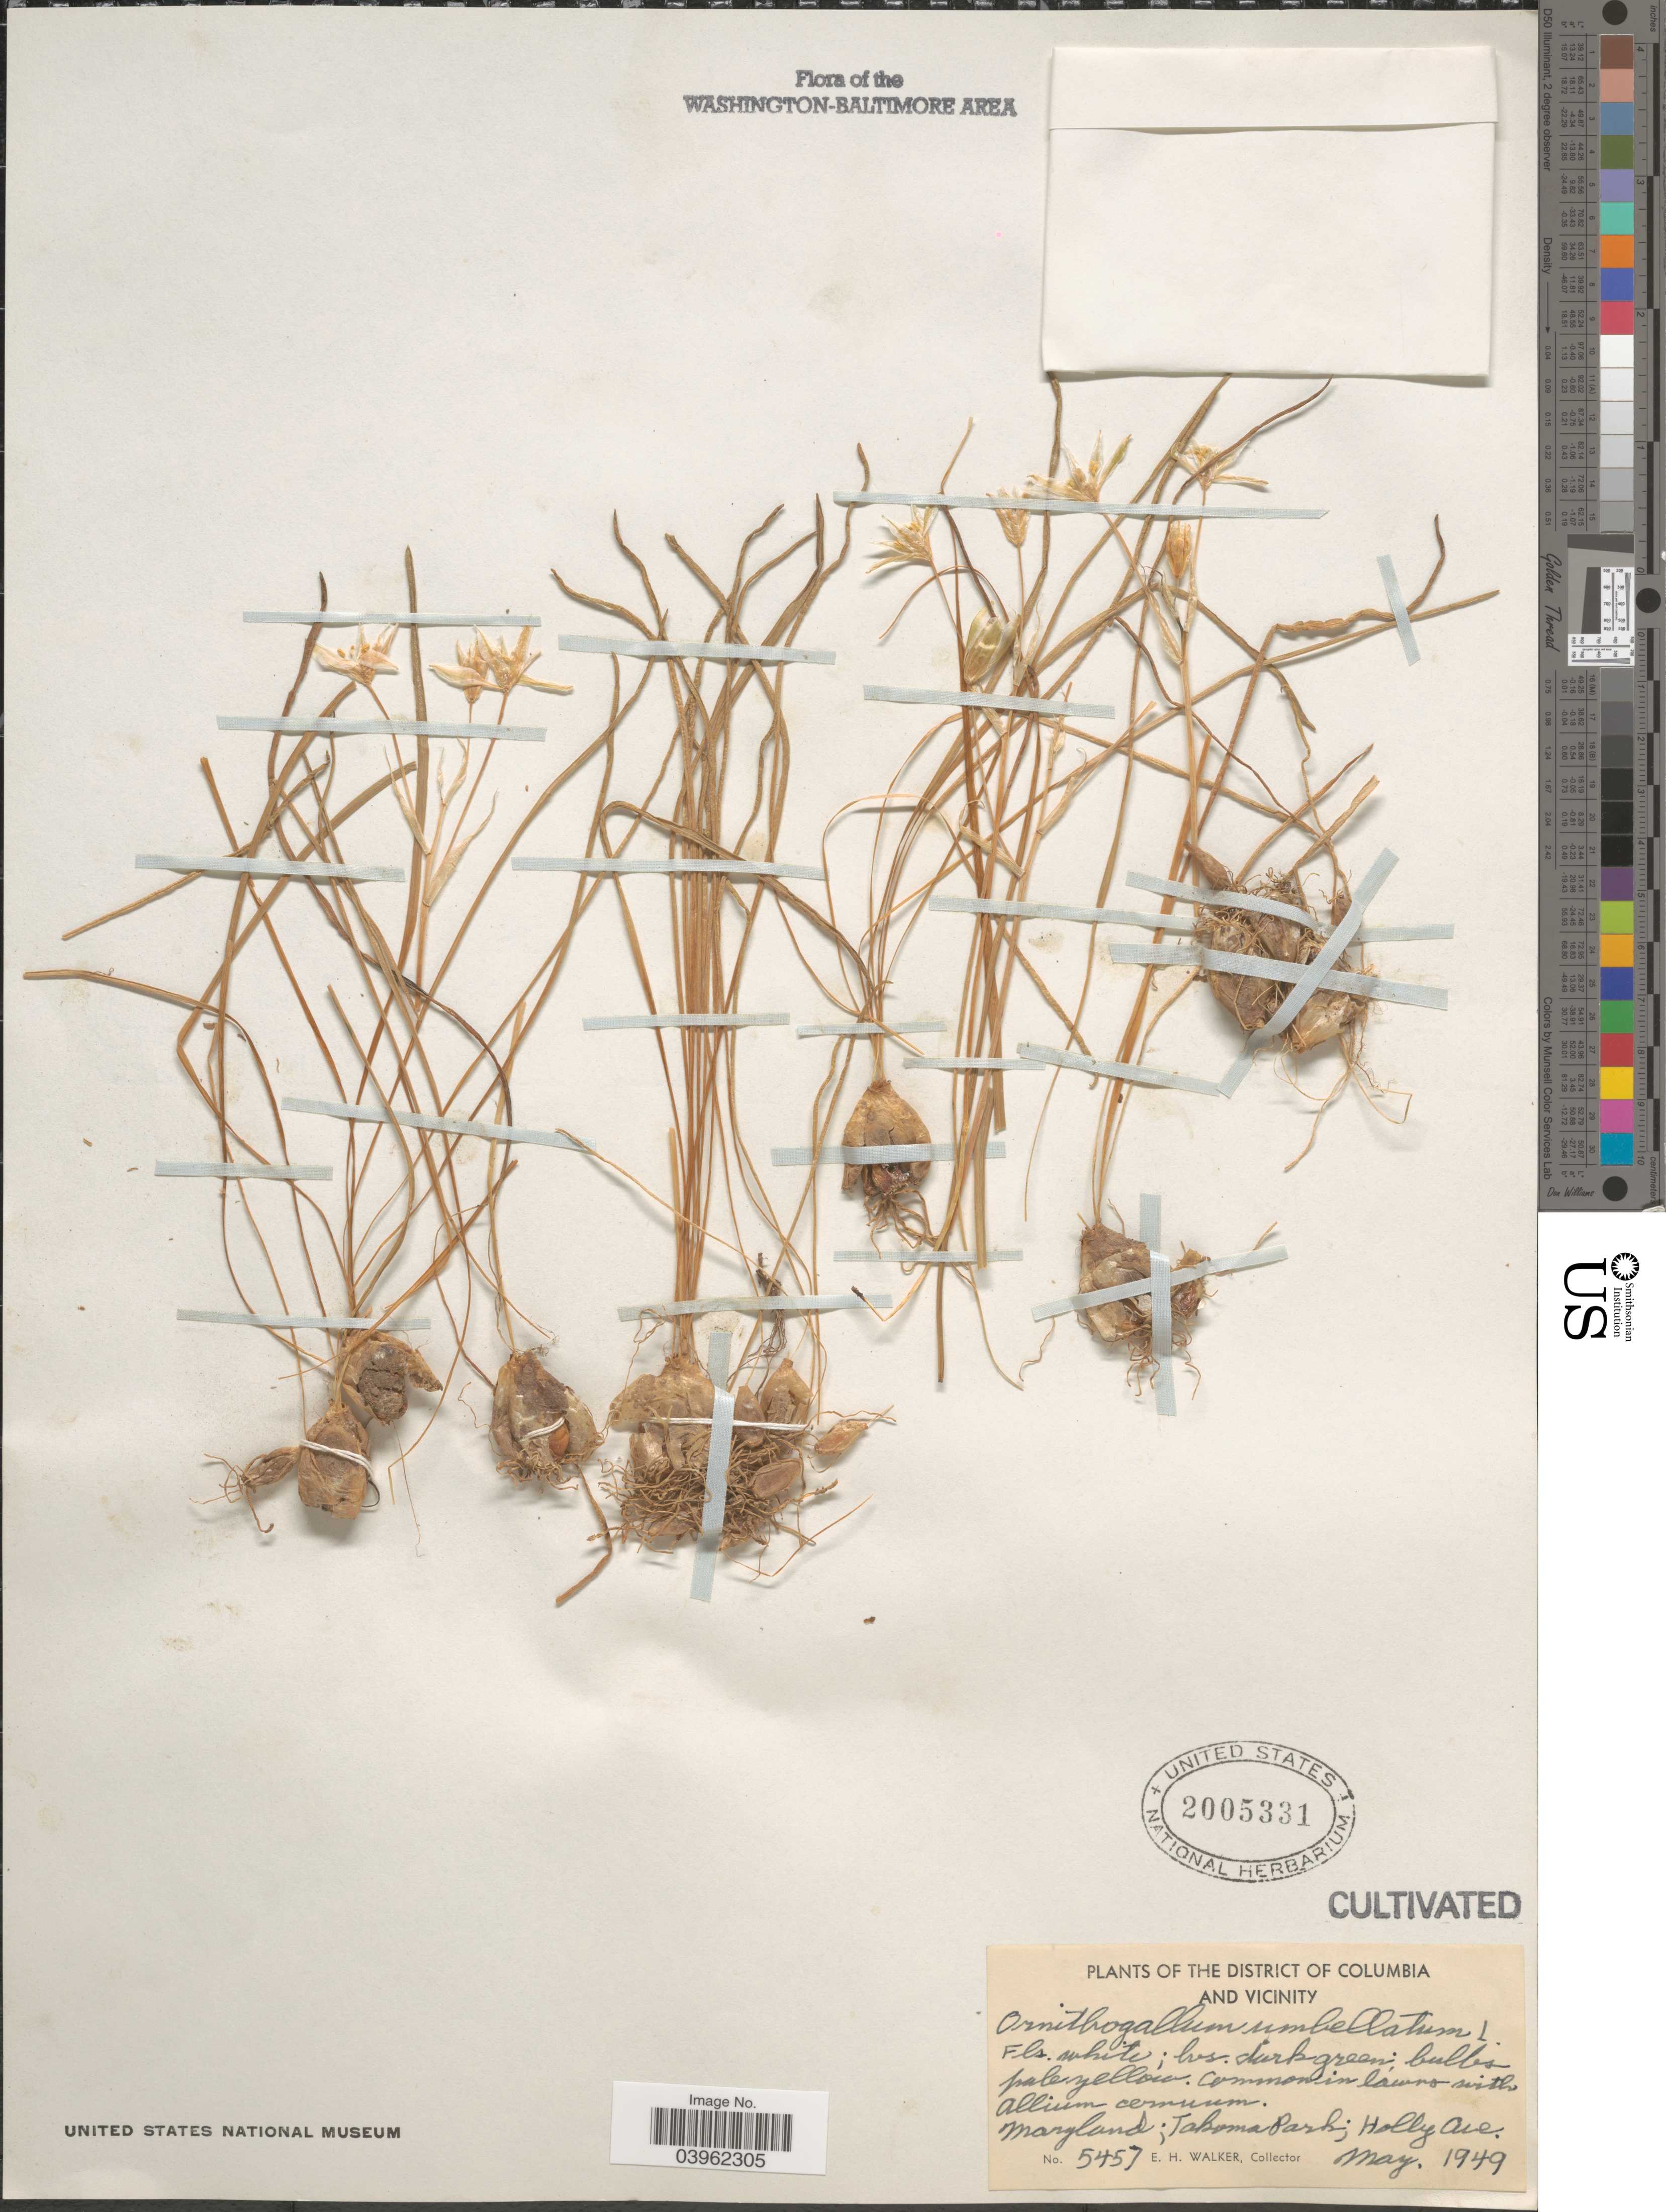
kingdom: Plantae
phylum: Tracheophyta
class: Liliopsida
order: Asparagales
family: Asparagaceae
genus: Ornithogalum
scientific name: Ornithogalum umbellatum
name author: L.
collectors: E. H. Walker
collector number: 5457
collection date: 1949-05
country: United States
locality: The District of Columbia and Vicinity. In lawns with Allium cernuum. Maryland; Tahoma Park; Holly Ave.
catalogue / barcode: US 2005331